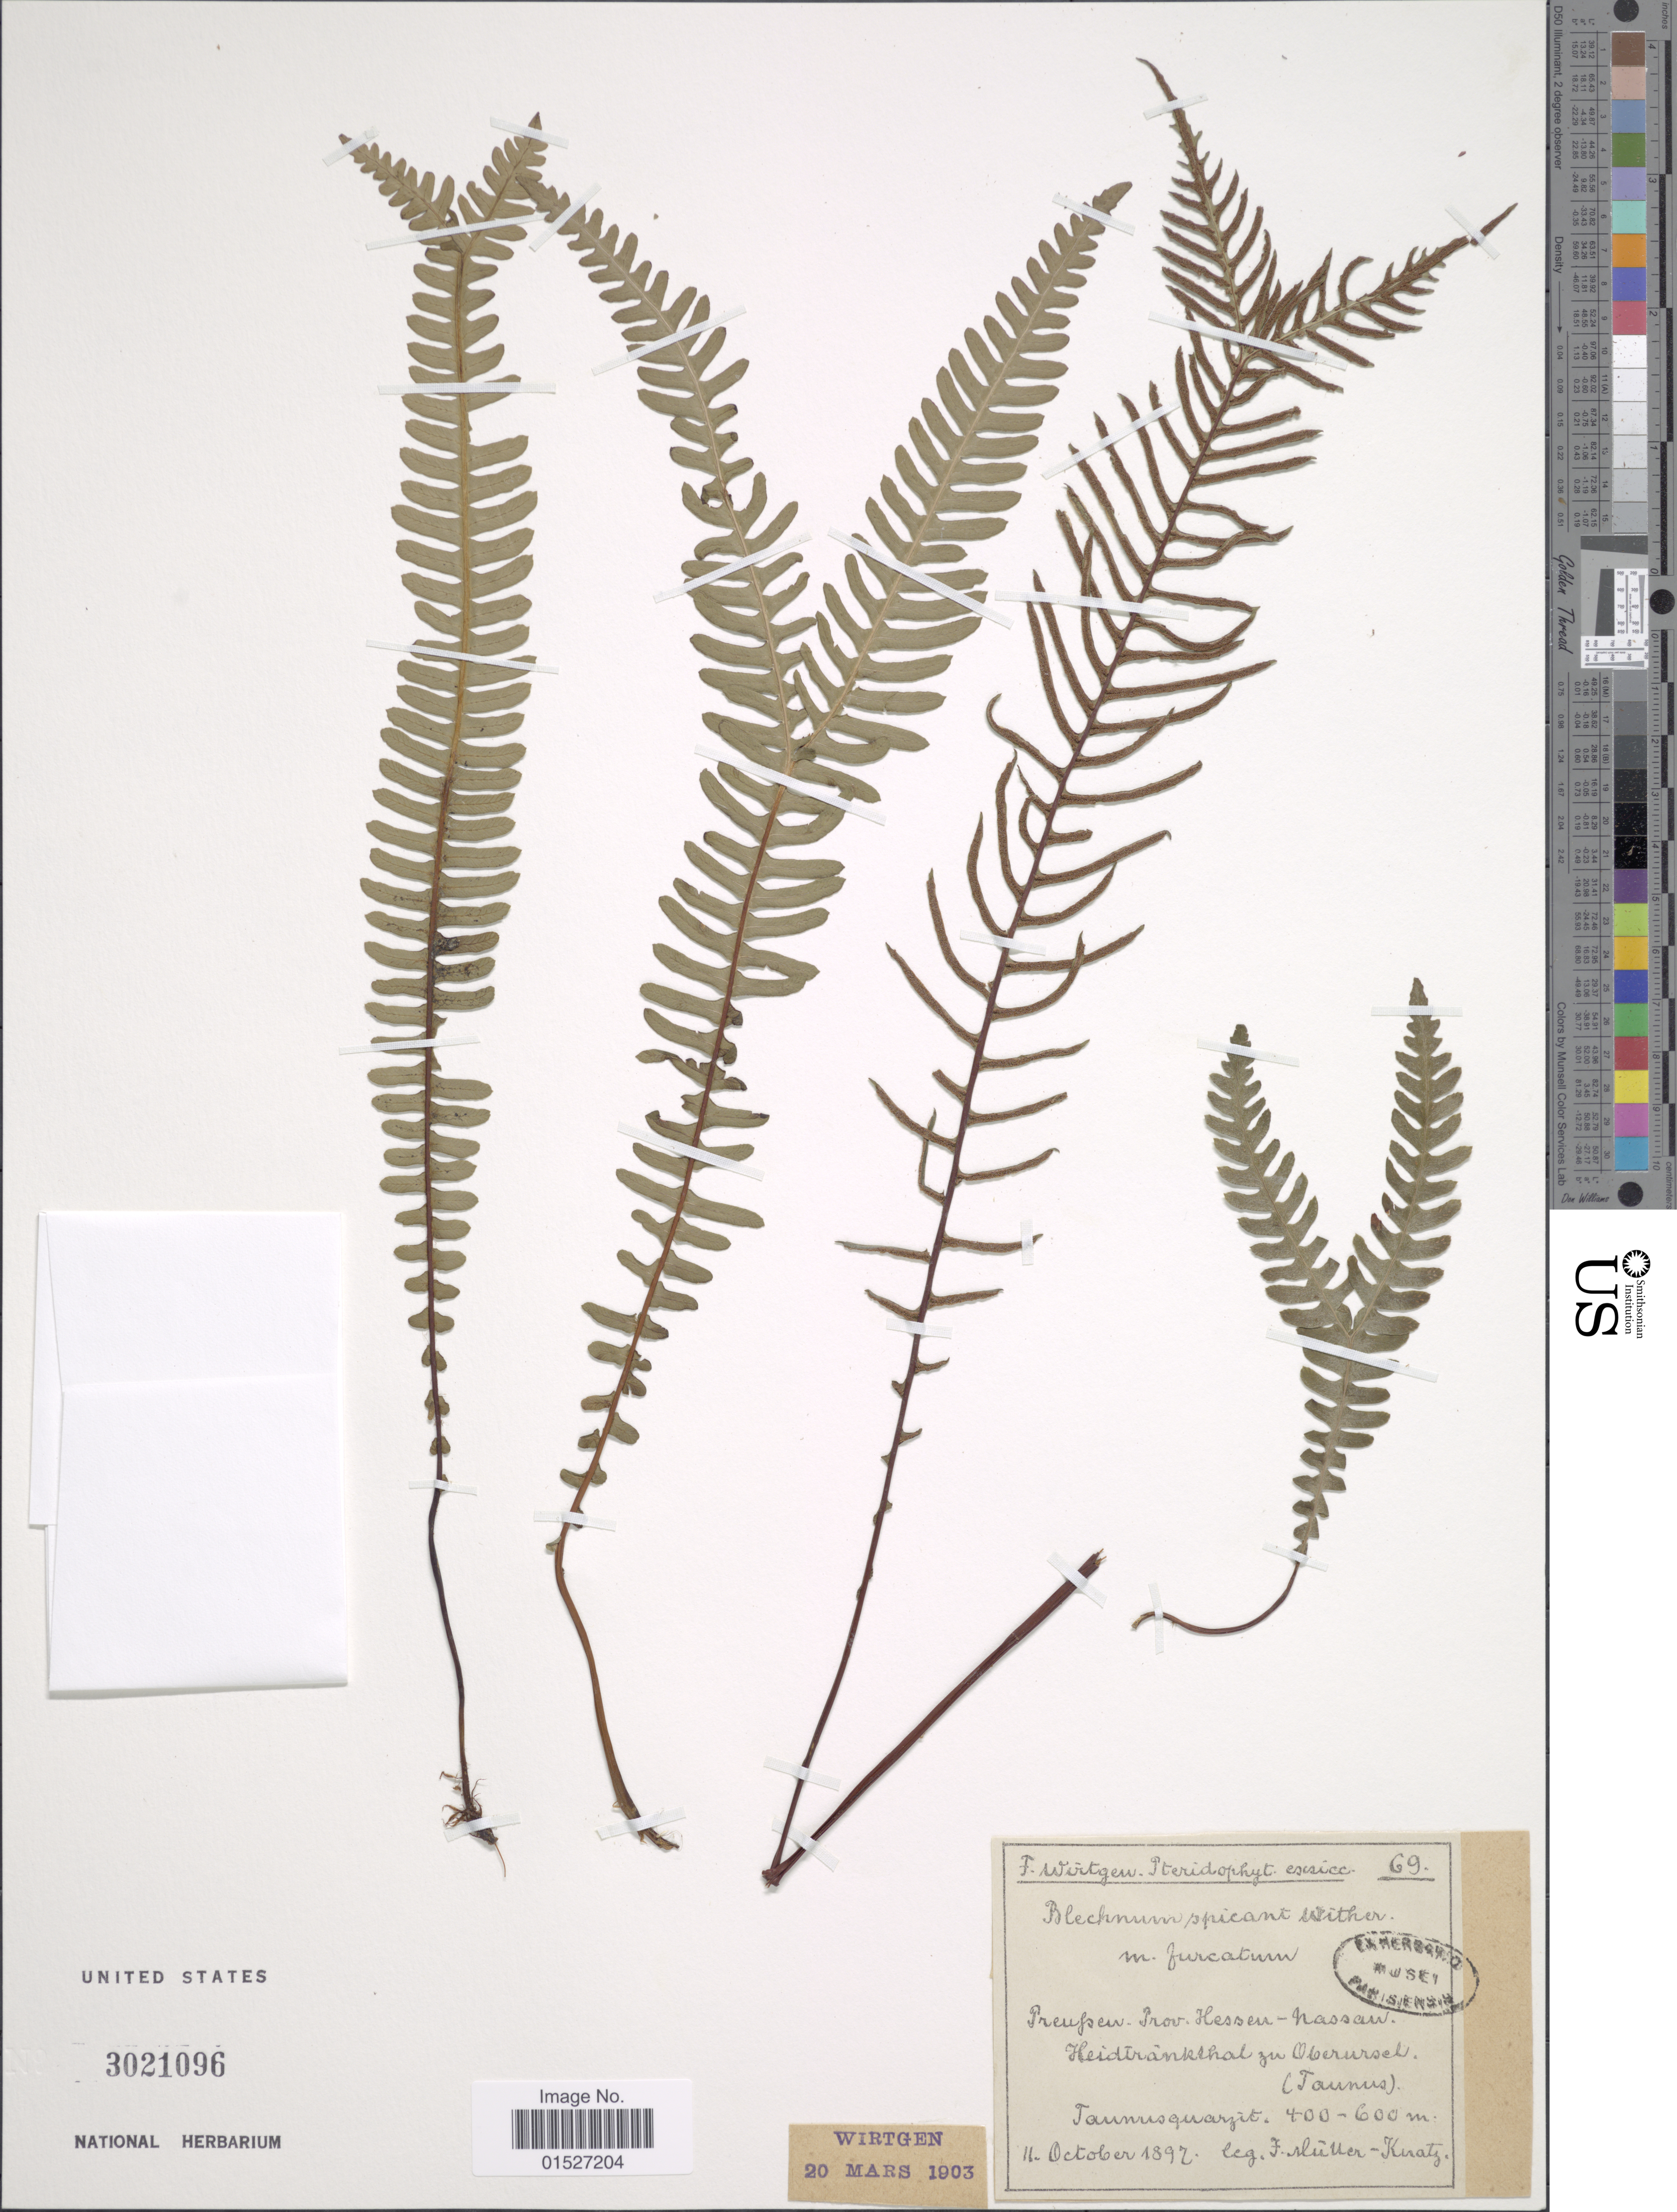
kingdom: Plantae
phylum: Tracheophyta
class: Polypodiopsida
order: Polypodiales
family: Blechnaceae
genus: Blechnum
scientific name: Blechnum spicant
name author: (L.) Sm.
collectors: F. Müller-Knatz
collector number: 69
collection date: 1897-10-11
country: Germany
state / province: Hesse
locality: Preufsen-Prov.Hessen-Nassau. Heidirankhal zu Oberursel. (Taunus). [interpreted]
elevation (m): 400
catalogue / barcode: US 3021096